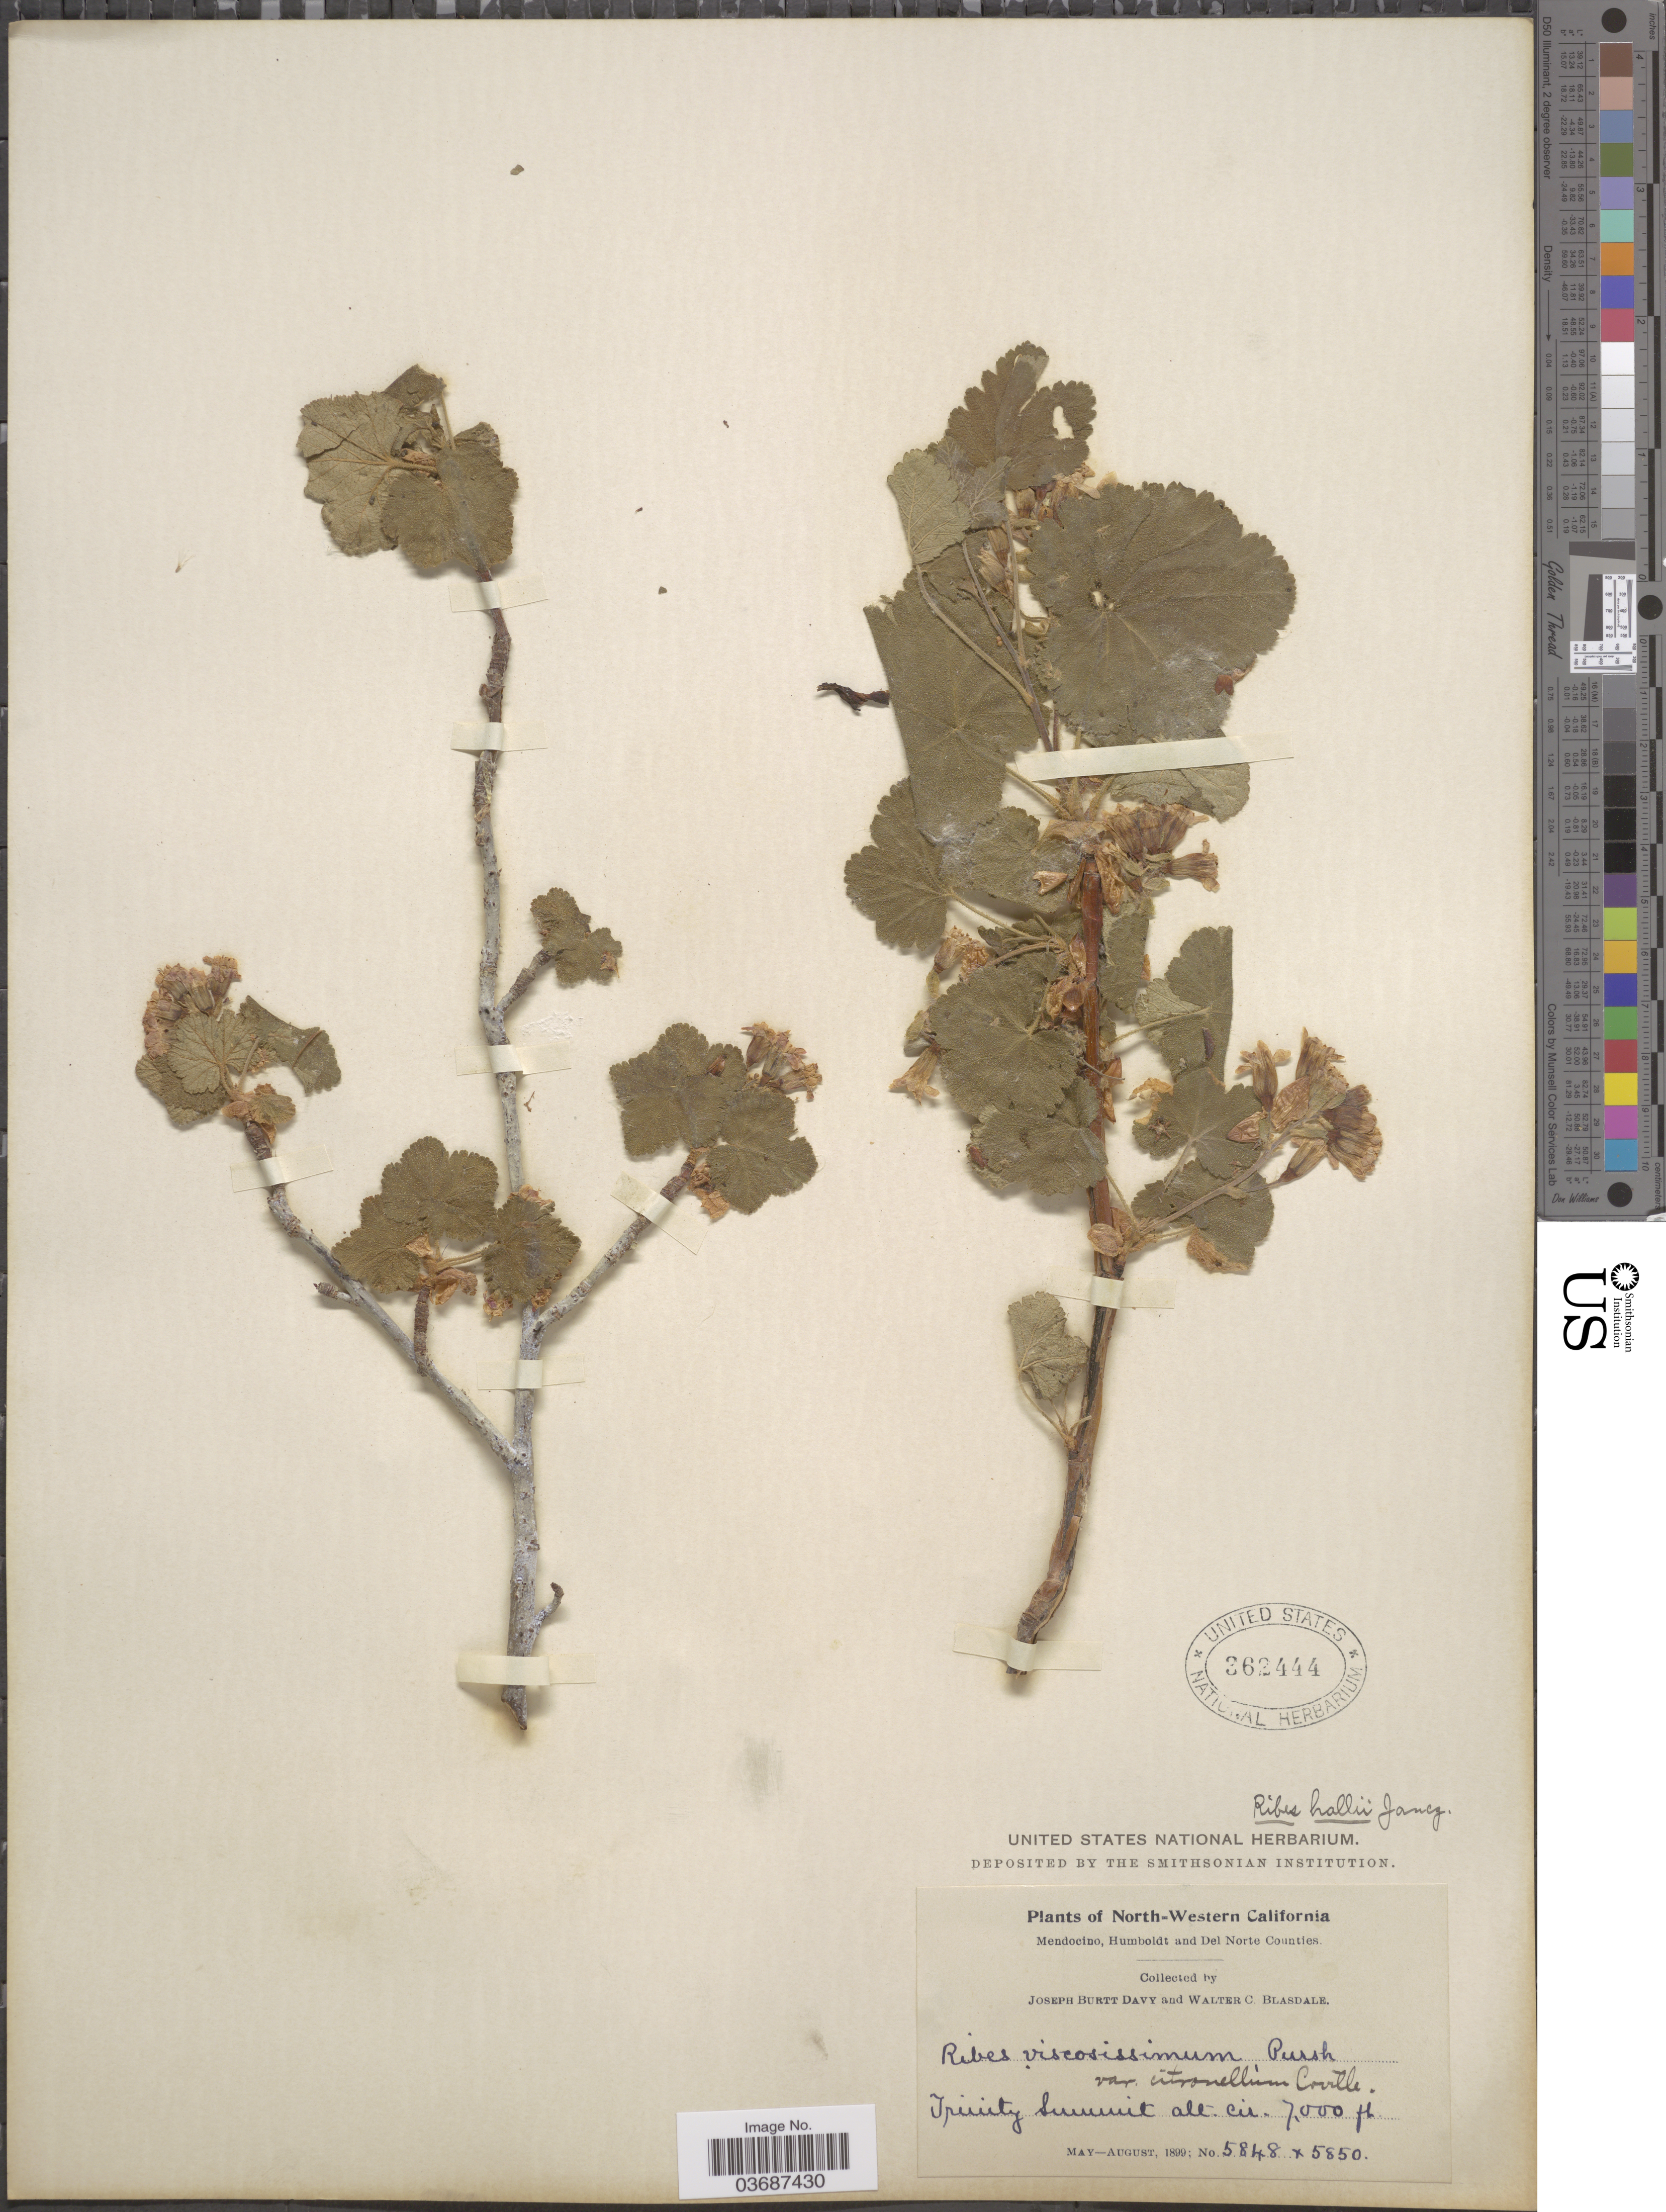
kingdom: Plantae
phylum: Tracheophyta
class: Magnoliopsida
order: Saxifragales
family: Grossulariaceae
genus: Ribes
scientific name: Ribes hallii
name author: Jancz.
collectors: J. Burtt Davy & W. Blasdale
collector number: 5848/5850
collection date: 1899-05/1899-08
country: United States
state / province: California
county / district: Mendocino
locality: North-Western California. Mendocino, Humboldt and Del Norte Counties. Trinity Summit.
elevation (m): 2134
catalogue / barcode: US 362444